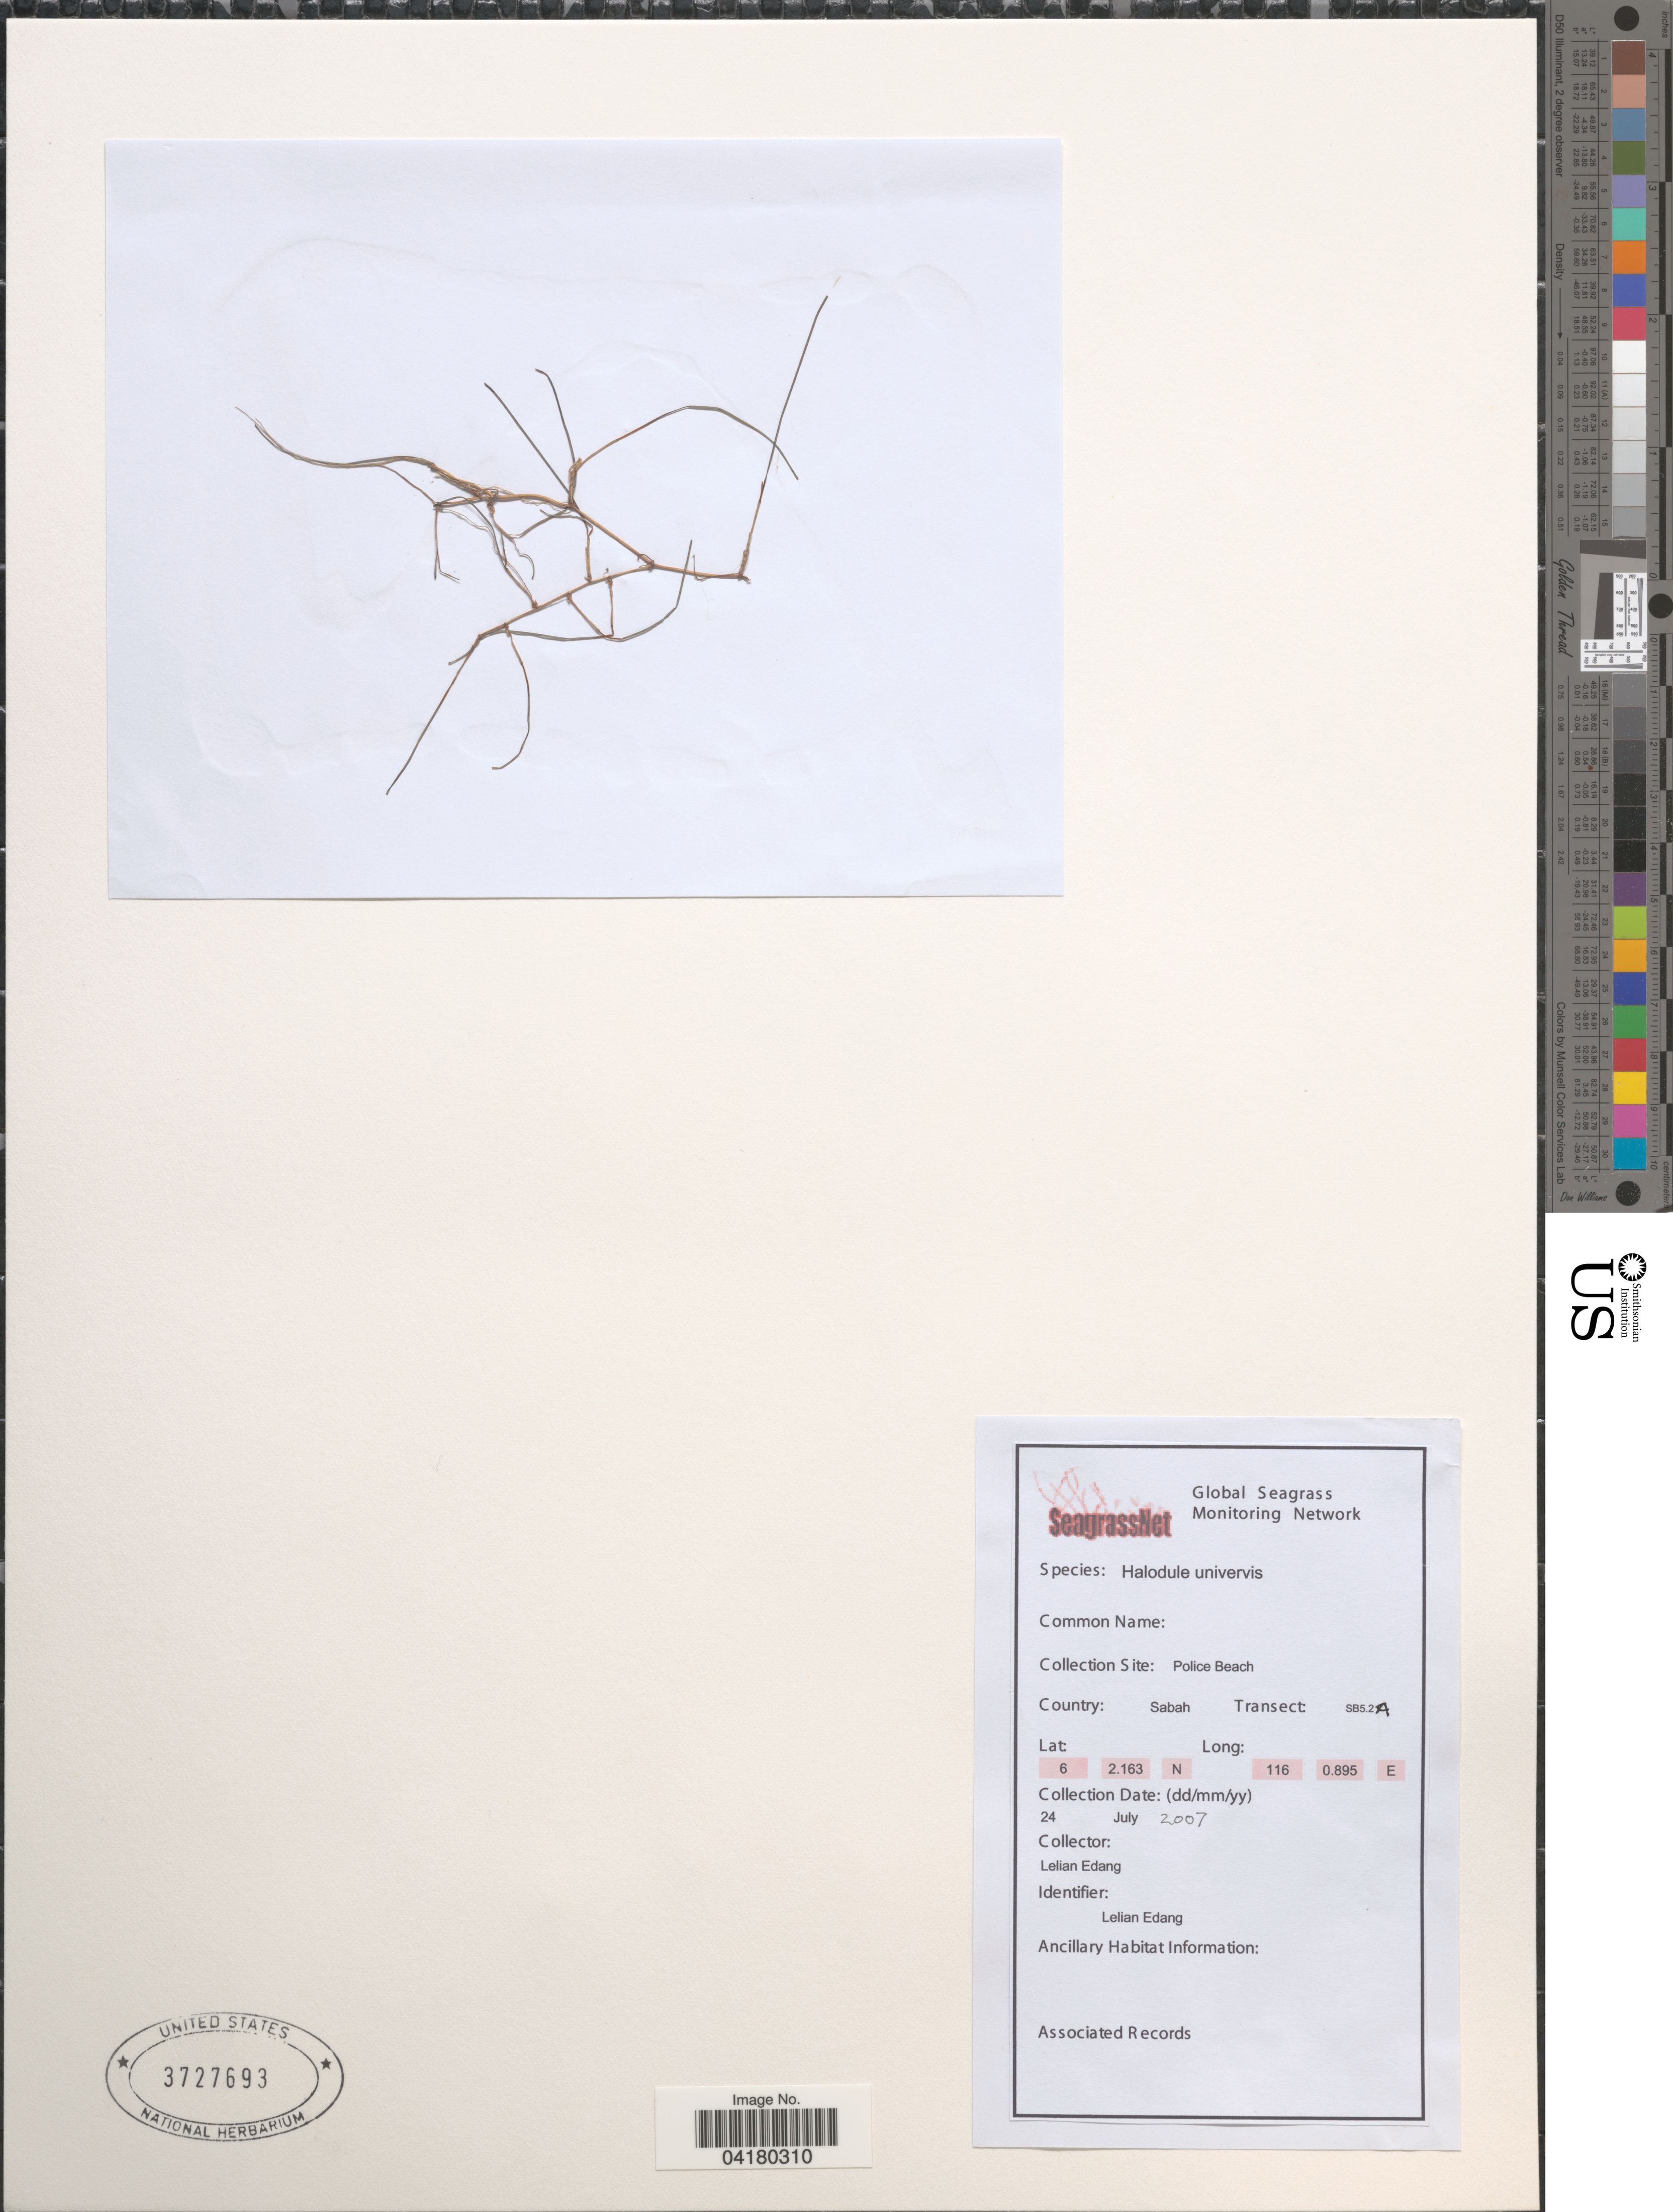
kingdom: Plantae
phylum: Tracheophyta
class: Liliopsida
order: Alismatales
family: Cymodoceaceae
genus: Halodule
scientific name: Halodule uninervis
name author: (Forssk.) Asch.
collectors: L. Edang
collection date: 2007-07-24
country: Malaysia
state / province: Sabah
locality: Police Beach. Transect: SB5.2A.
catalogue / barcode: US 3727693